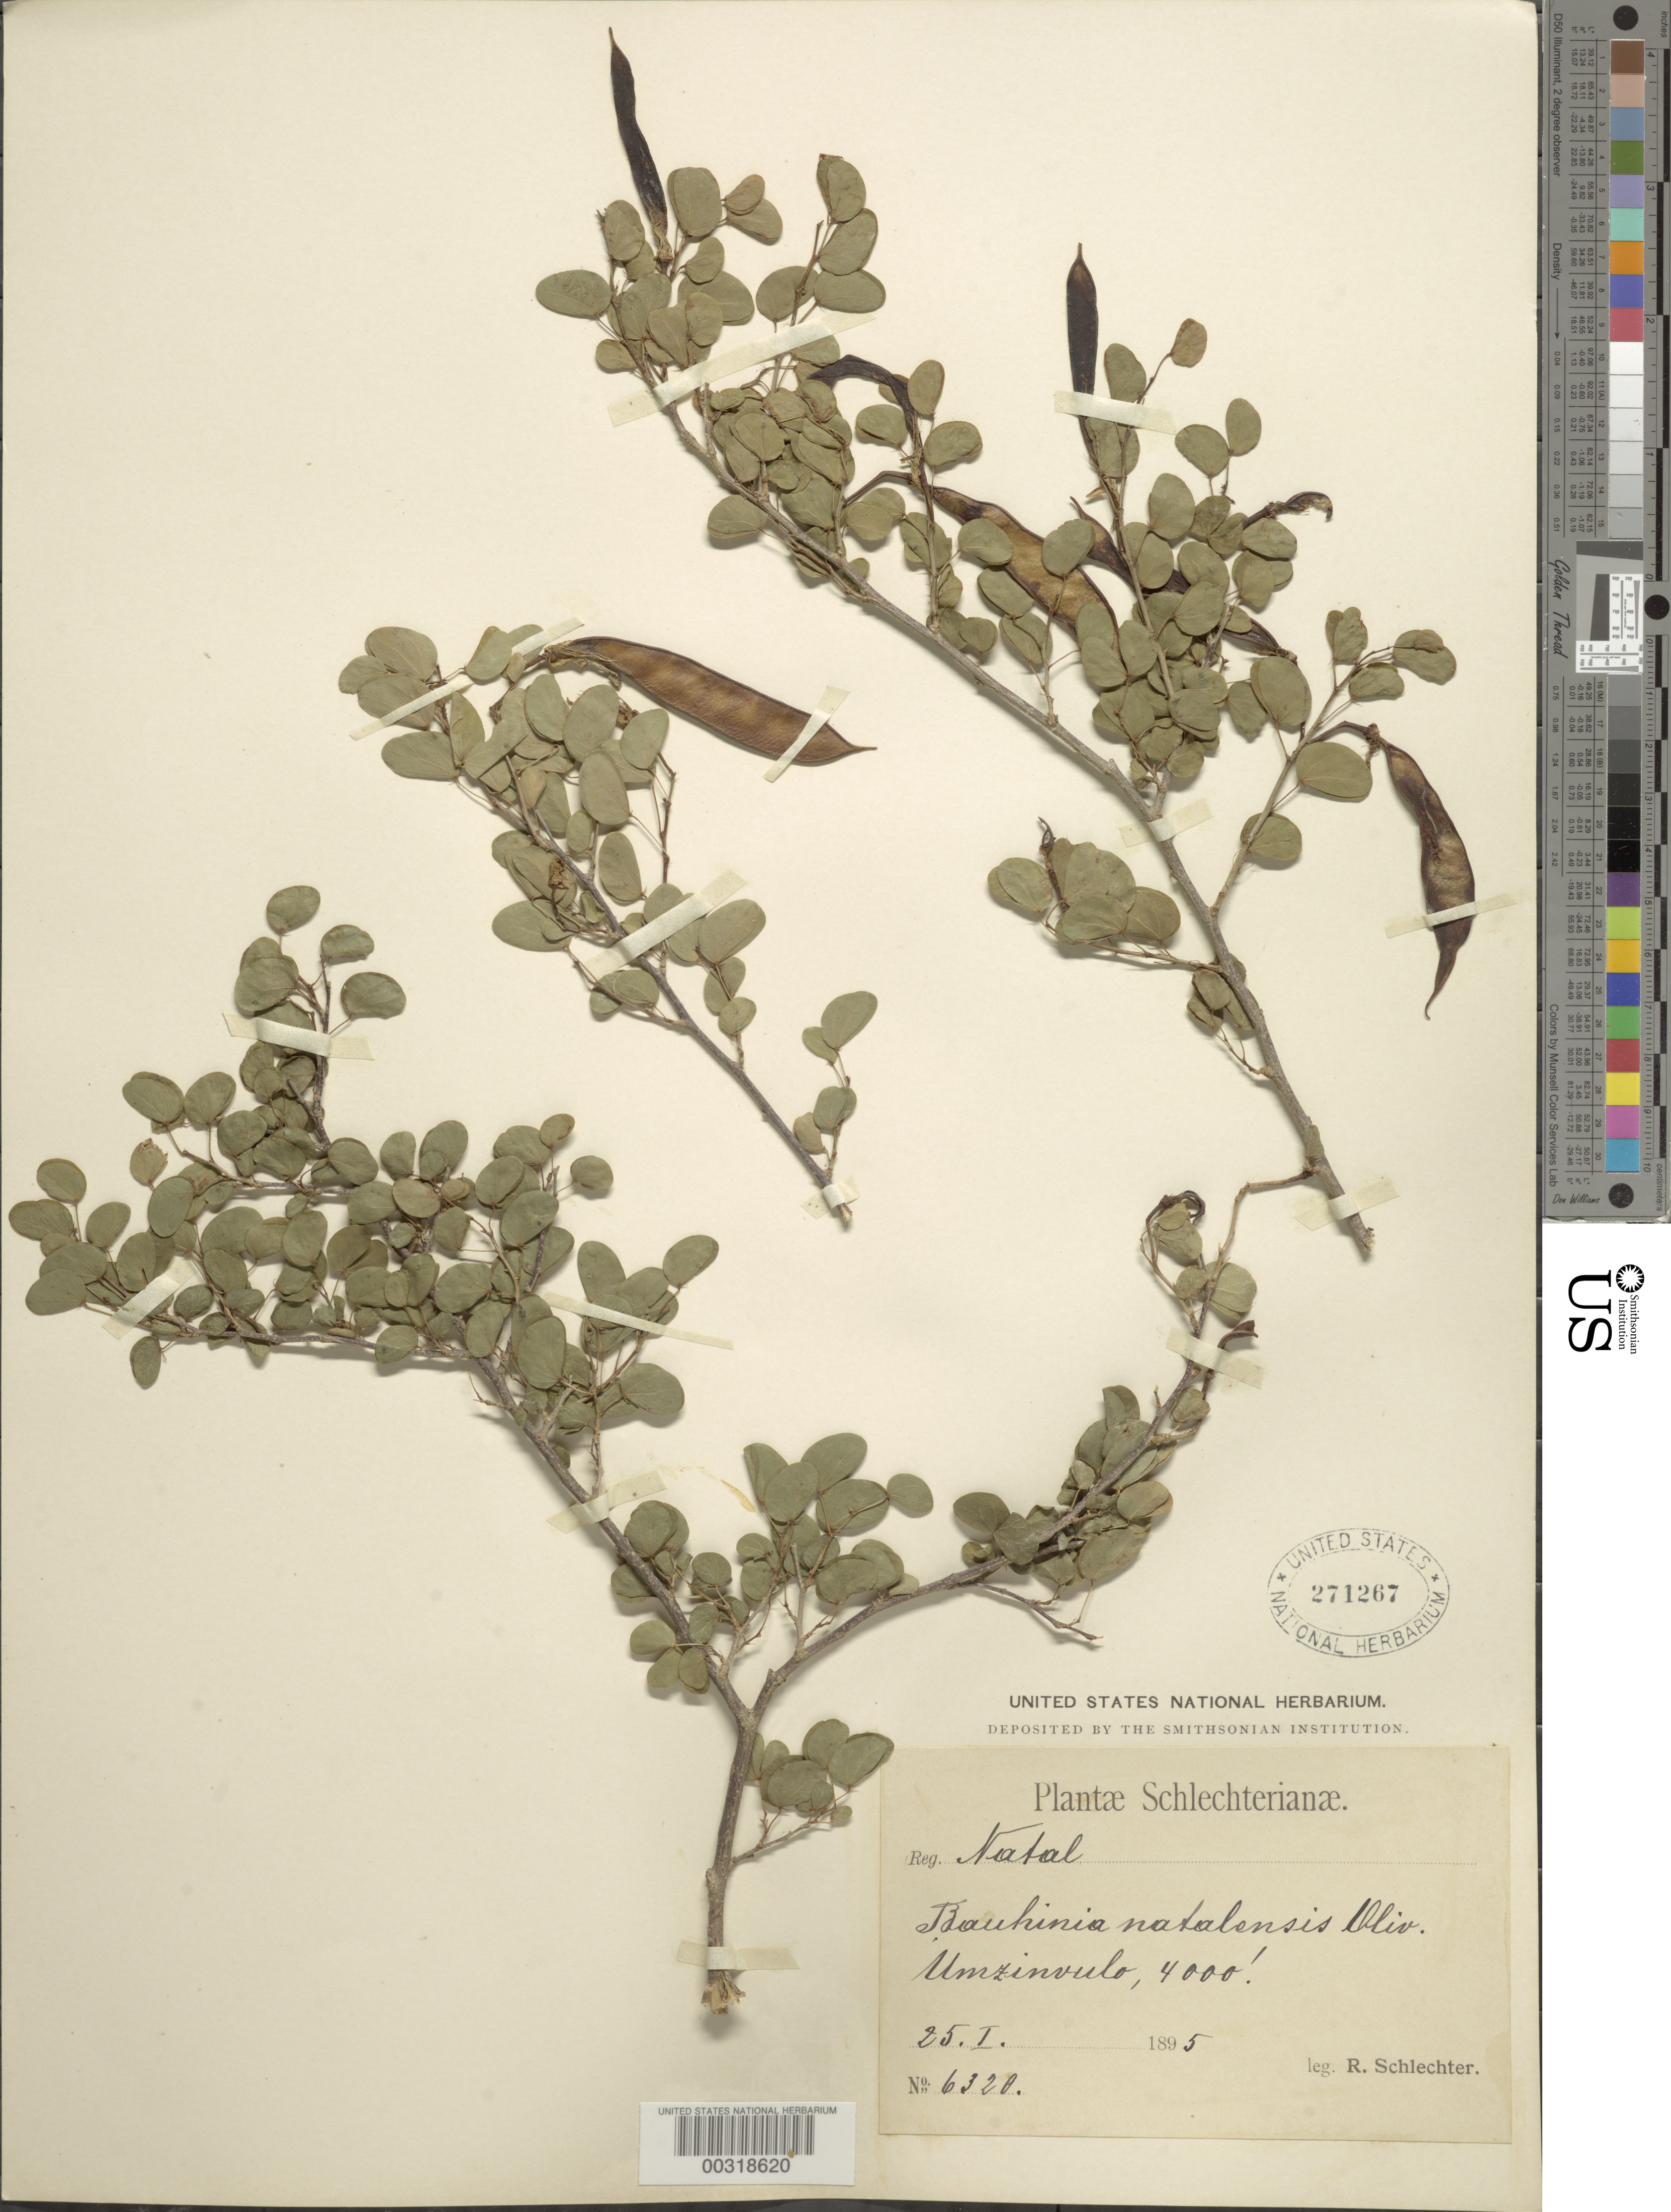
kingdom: Plantae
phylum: Tracheophyta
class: Magnoliopsida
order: Fabales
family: Fabaceae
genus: Bauhinia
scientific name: Bauhinia natalensis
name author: Oliv.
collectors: F. R. R. Schlechter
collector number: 6320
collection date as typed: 25 Jan 1895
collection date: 1895-01-25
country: South Africa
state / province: KwaZulu-Natal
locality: Umzinvulo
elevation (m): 1219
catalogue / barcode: US 271267